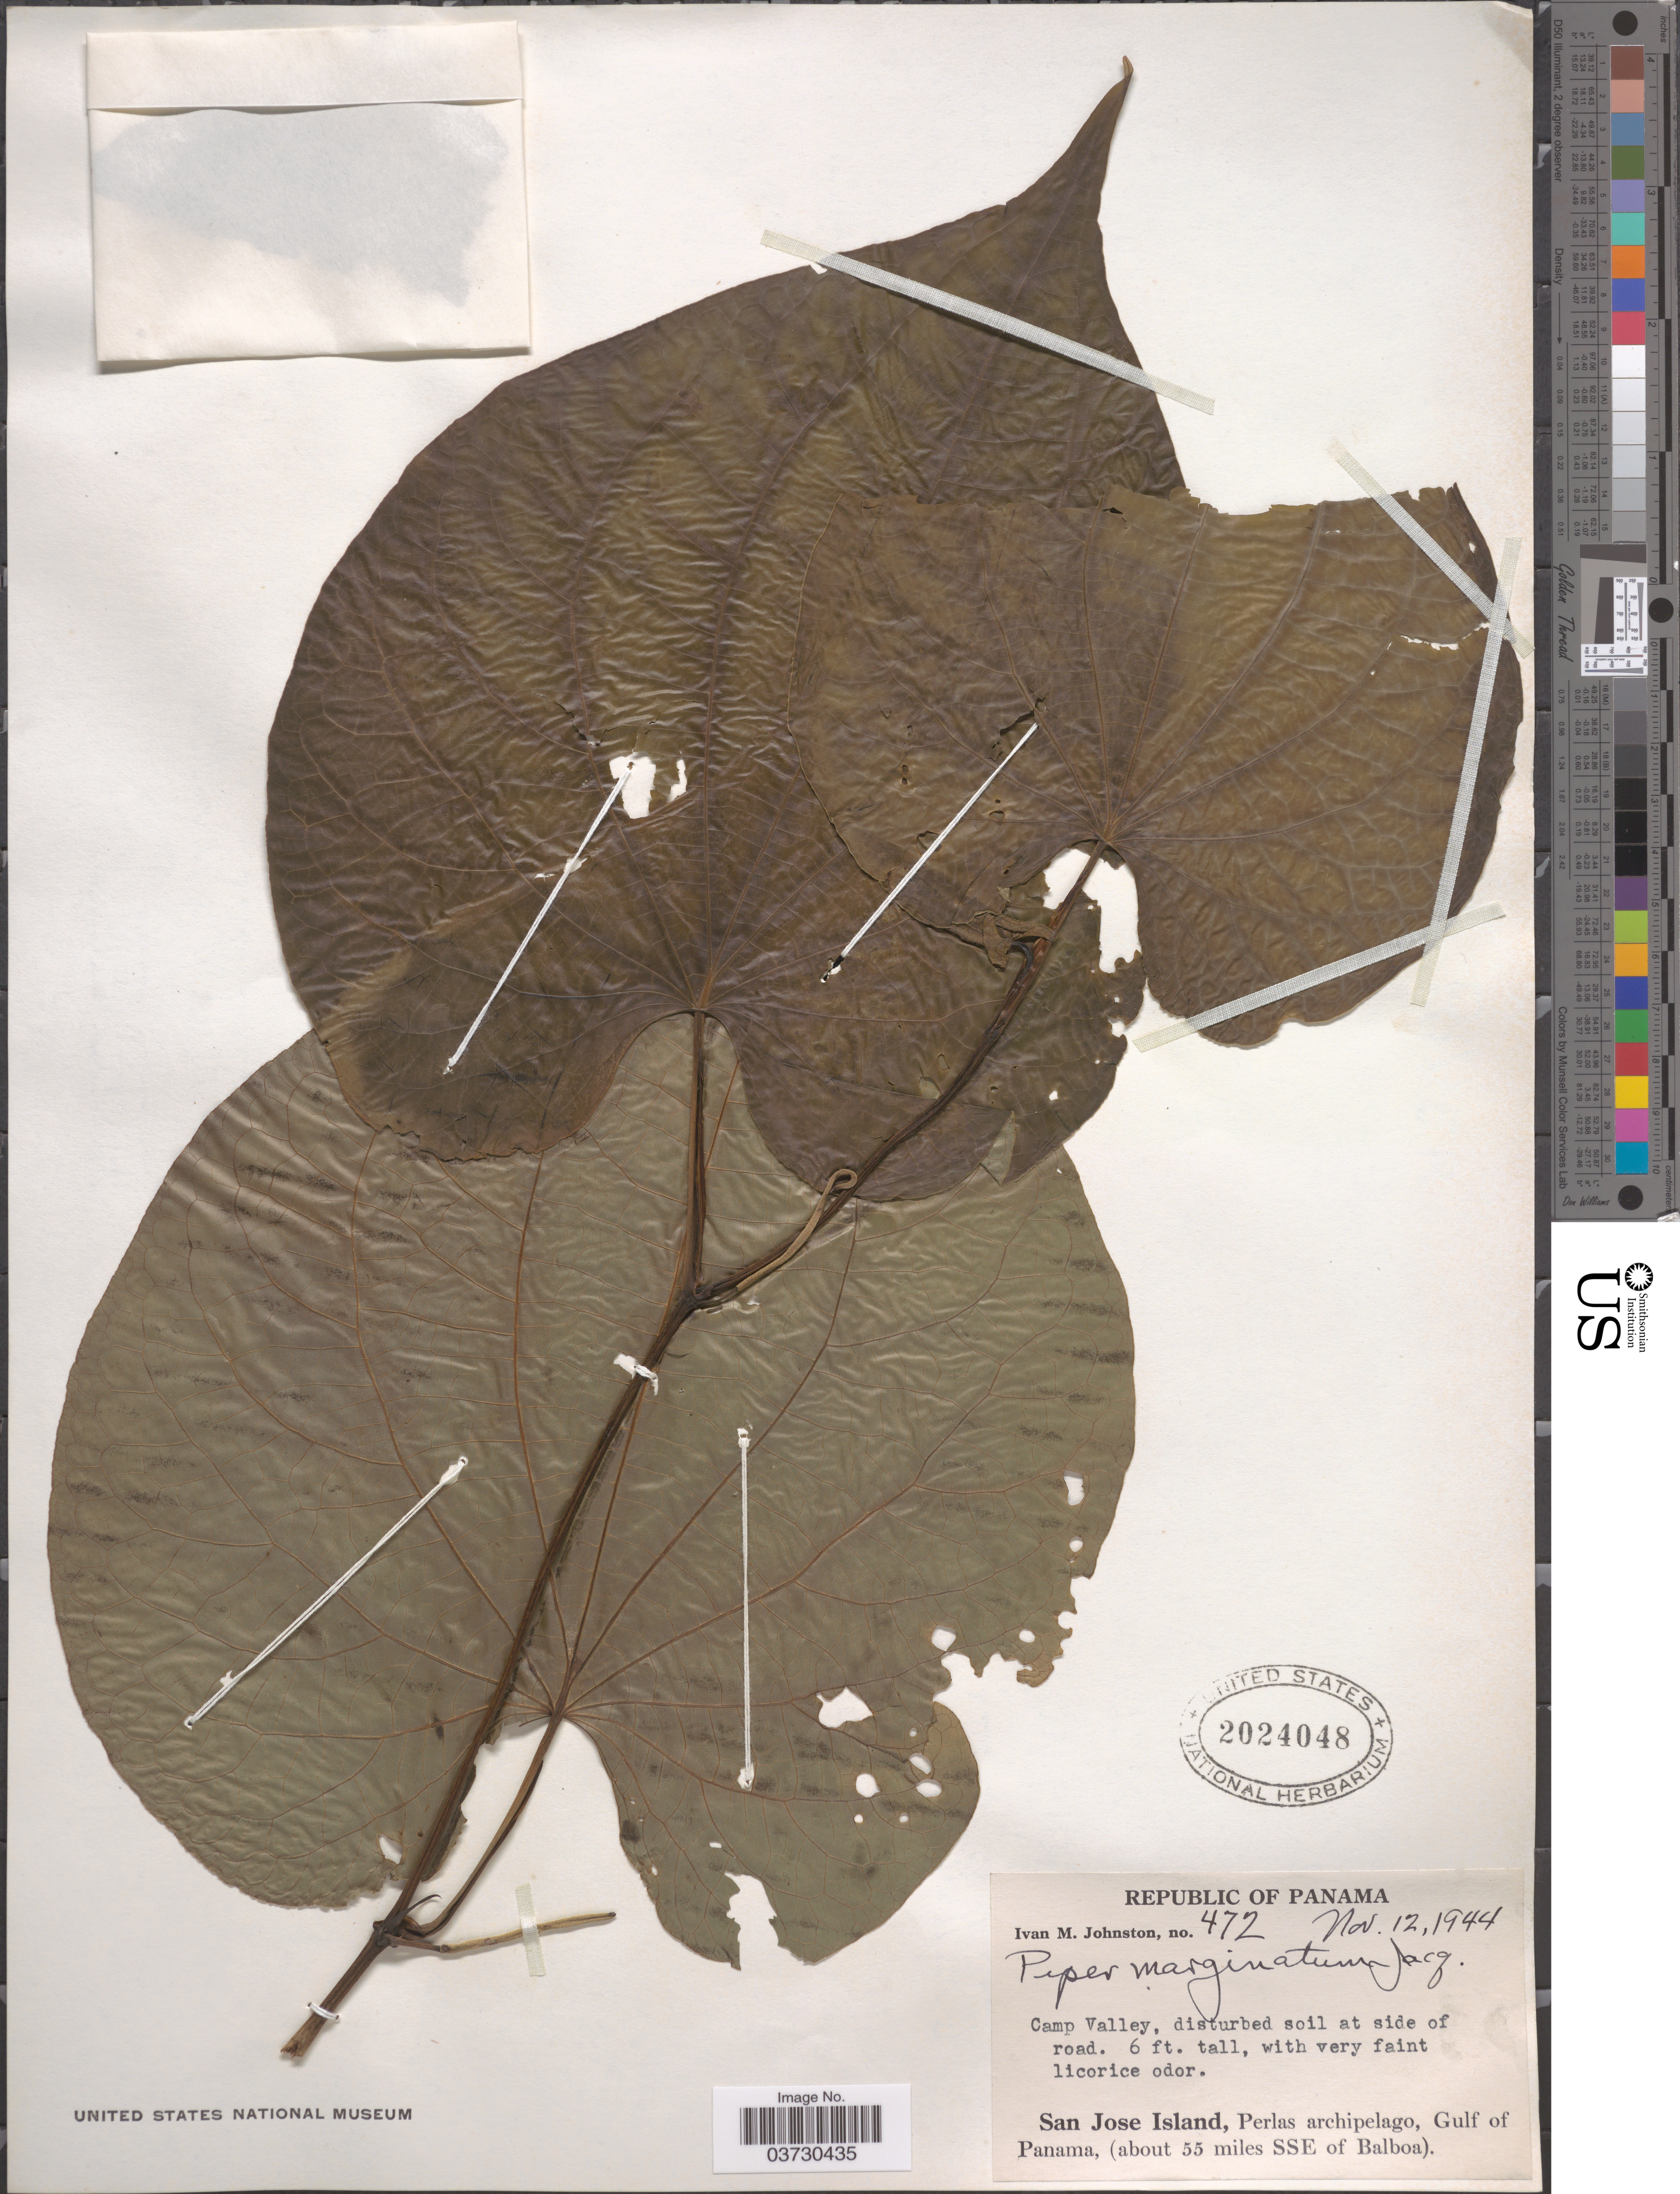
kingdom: Plantae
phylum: Tracheophyta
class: Magnoliopsida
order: Piperales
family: Piperaceae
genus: Piper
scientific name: Piper marginatum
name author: Jacq.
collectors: I.M. Johnston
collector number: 472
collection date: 1944-11-12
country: Panama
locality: Republic of Panama. Camp Valley. San Jose Island, Perlas archipelago, Gulf of Panama, (about 55 miles SSE of Balboa).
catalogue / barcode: US 2024048